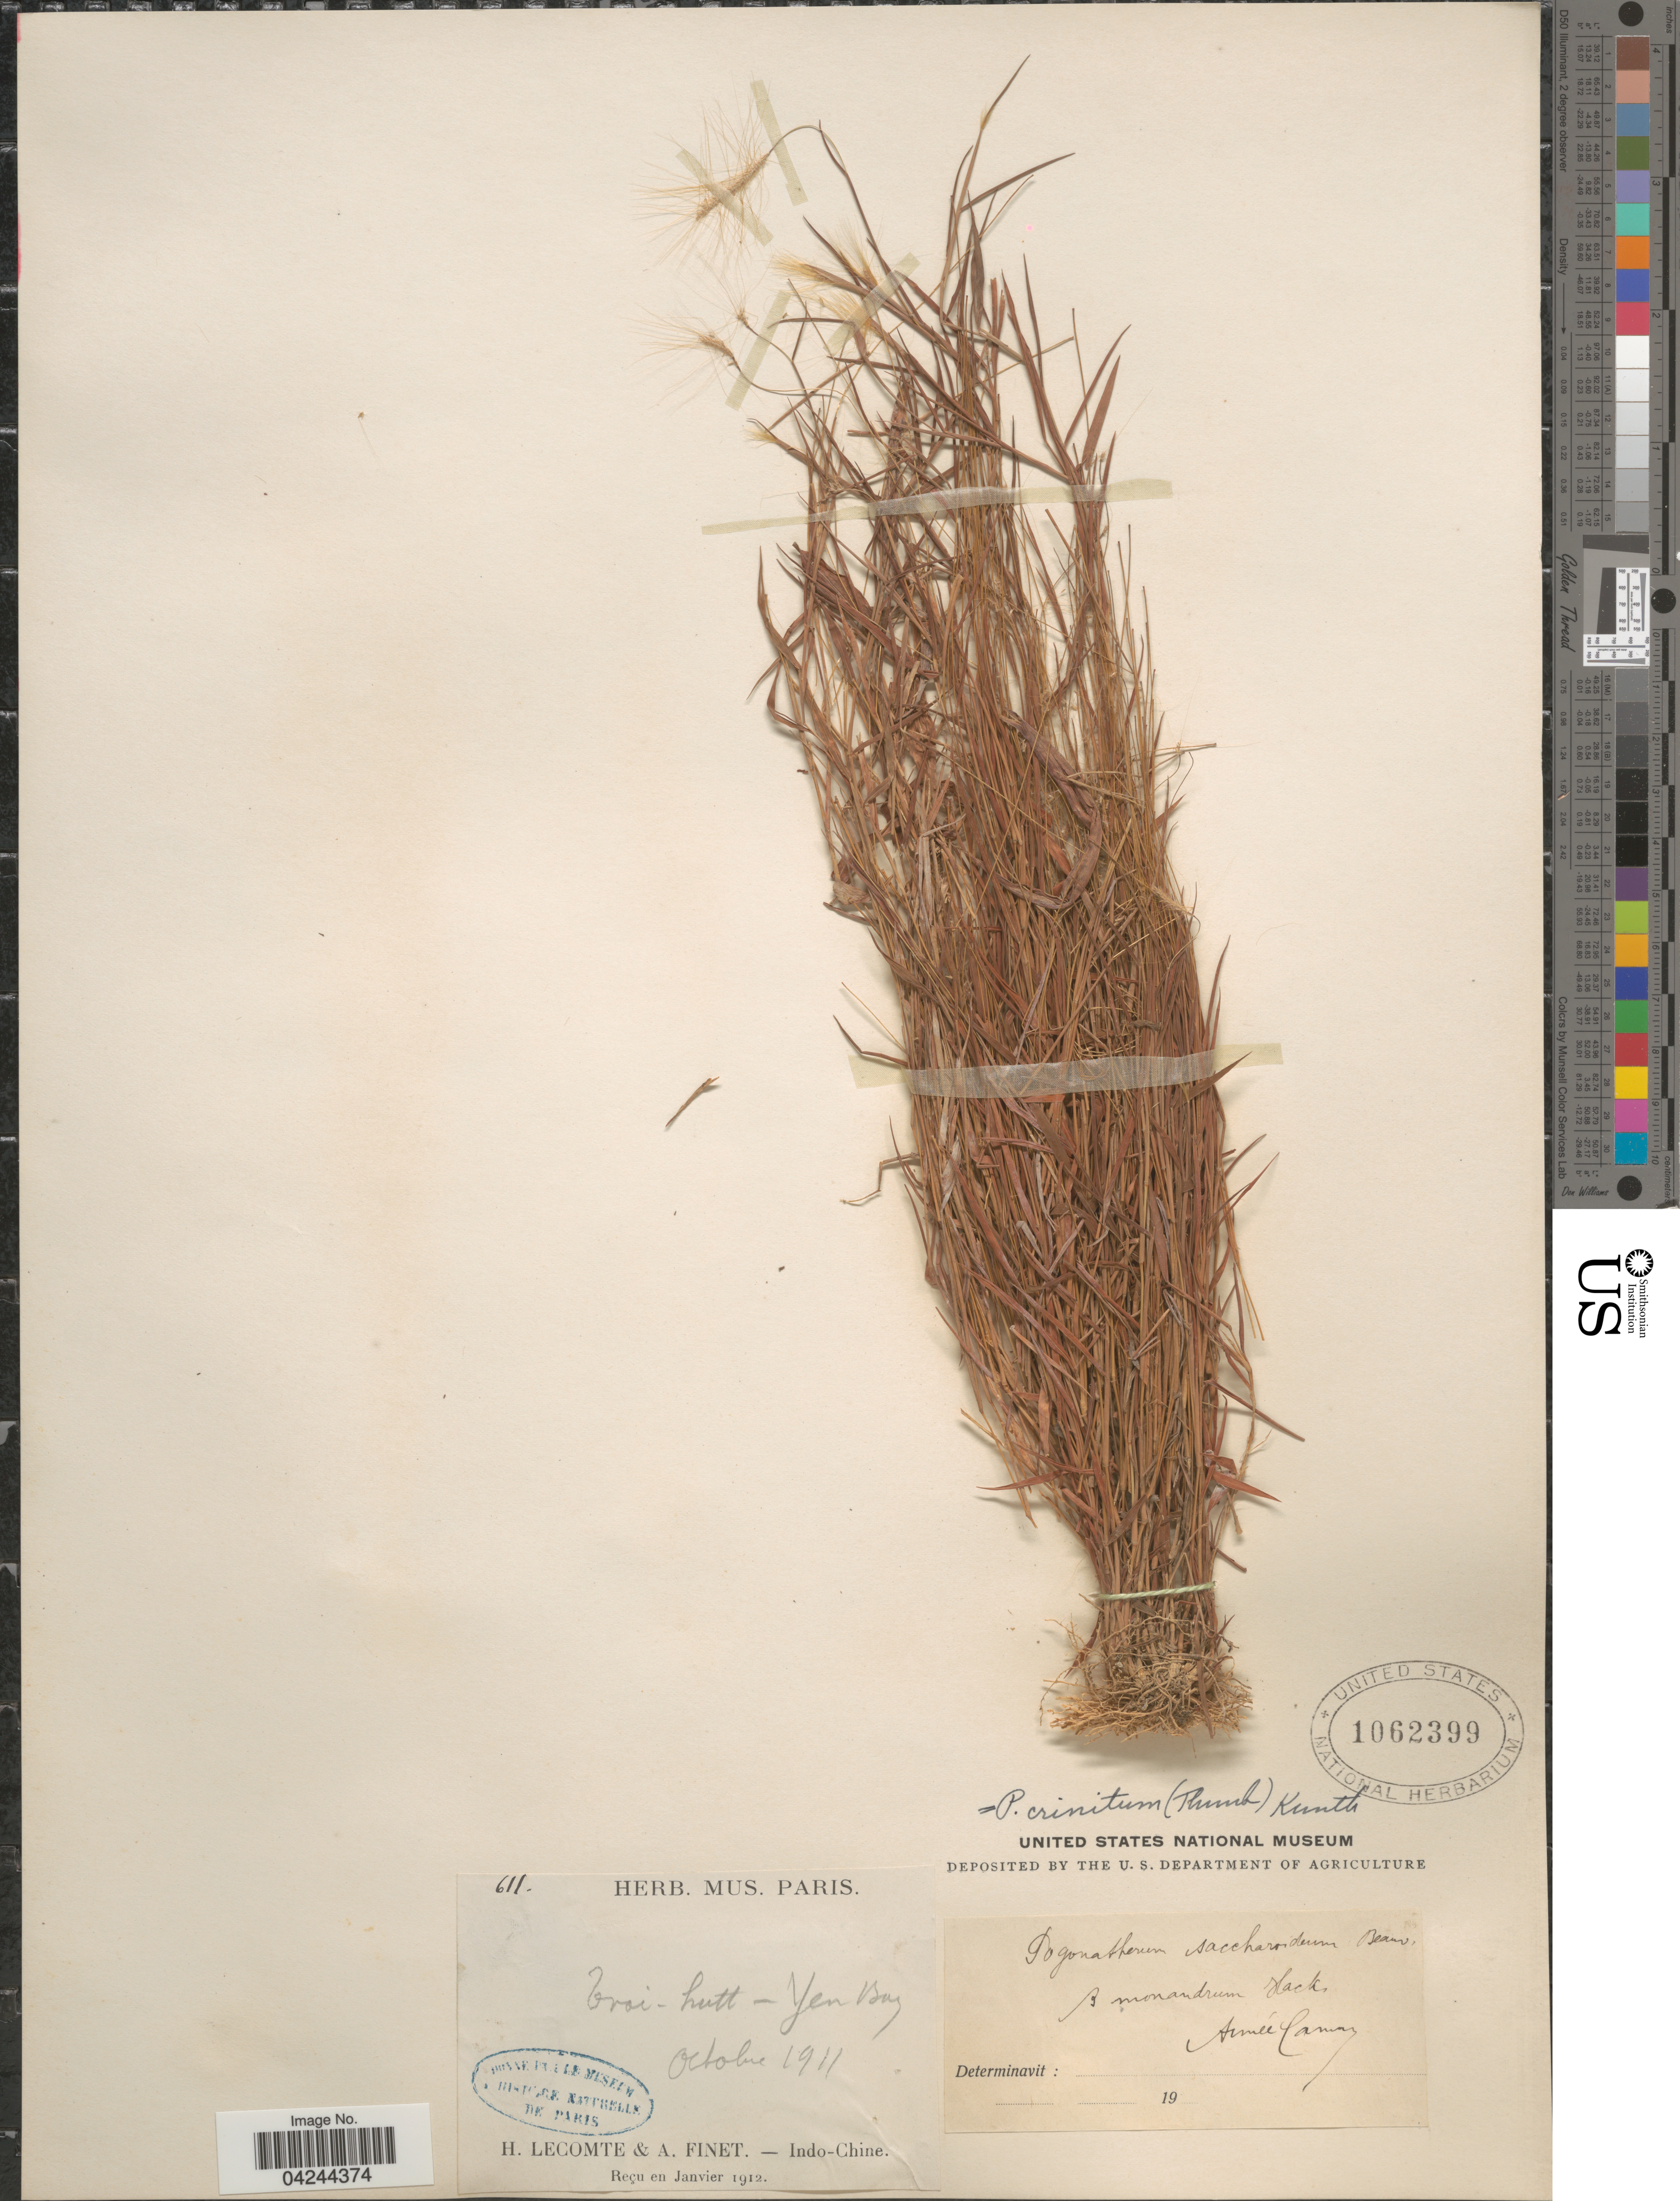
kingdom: Plantae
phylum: Tracheophyta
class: Liliopsida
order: Poales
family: Poaceae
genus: Pogonatherum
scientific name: Pogonatherum crinitum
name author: (Thunb.) Kunth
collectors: H. Lecomte & A. Finet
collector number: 611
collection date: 1911-10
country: Vietnam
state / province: Yen Bai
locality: Troi-hutt-Yen Bay. Indo-Chine.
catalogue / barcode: US 1062399